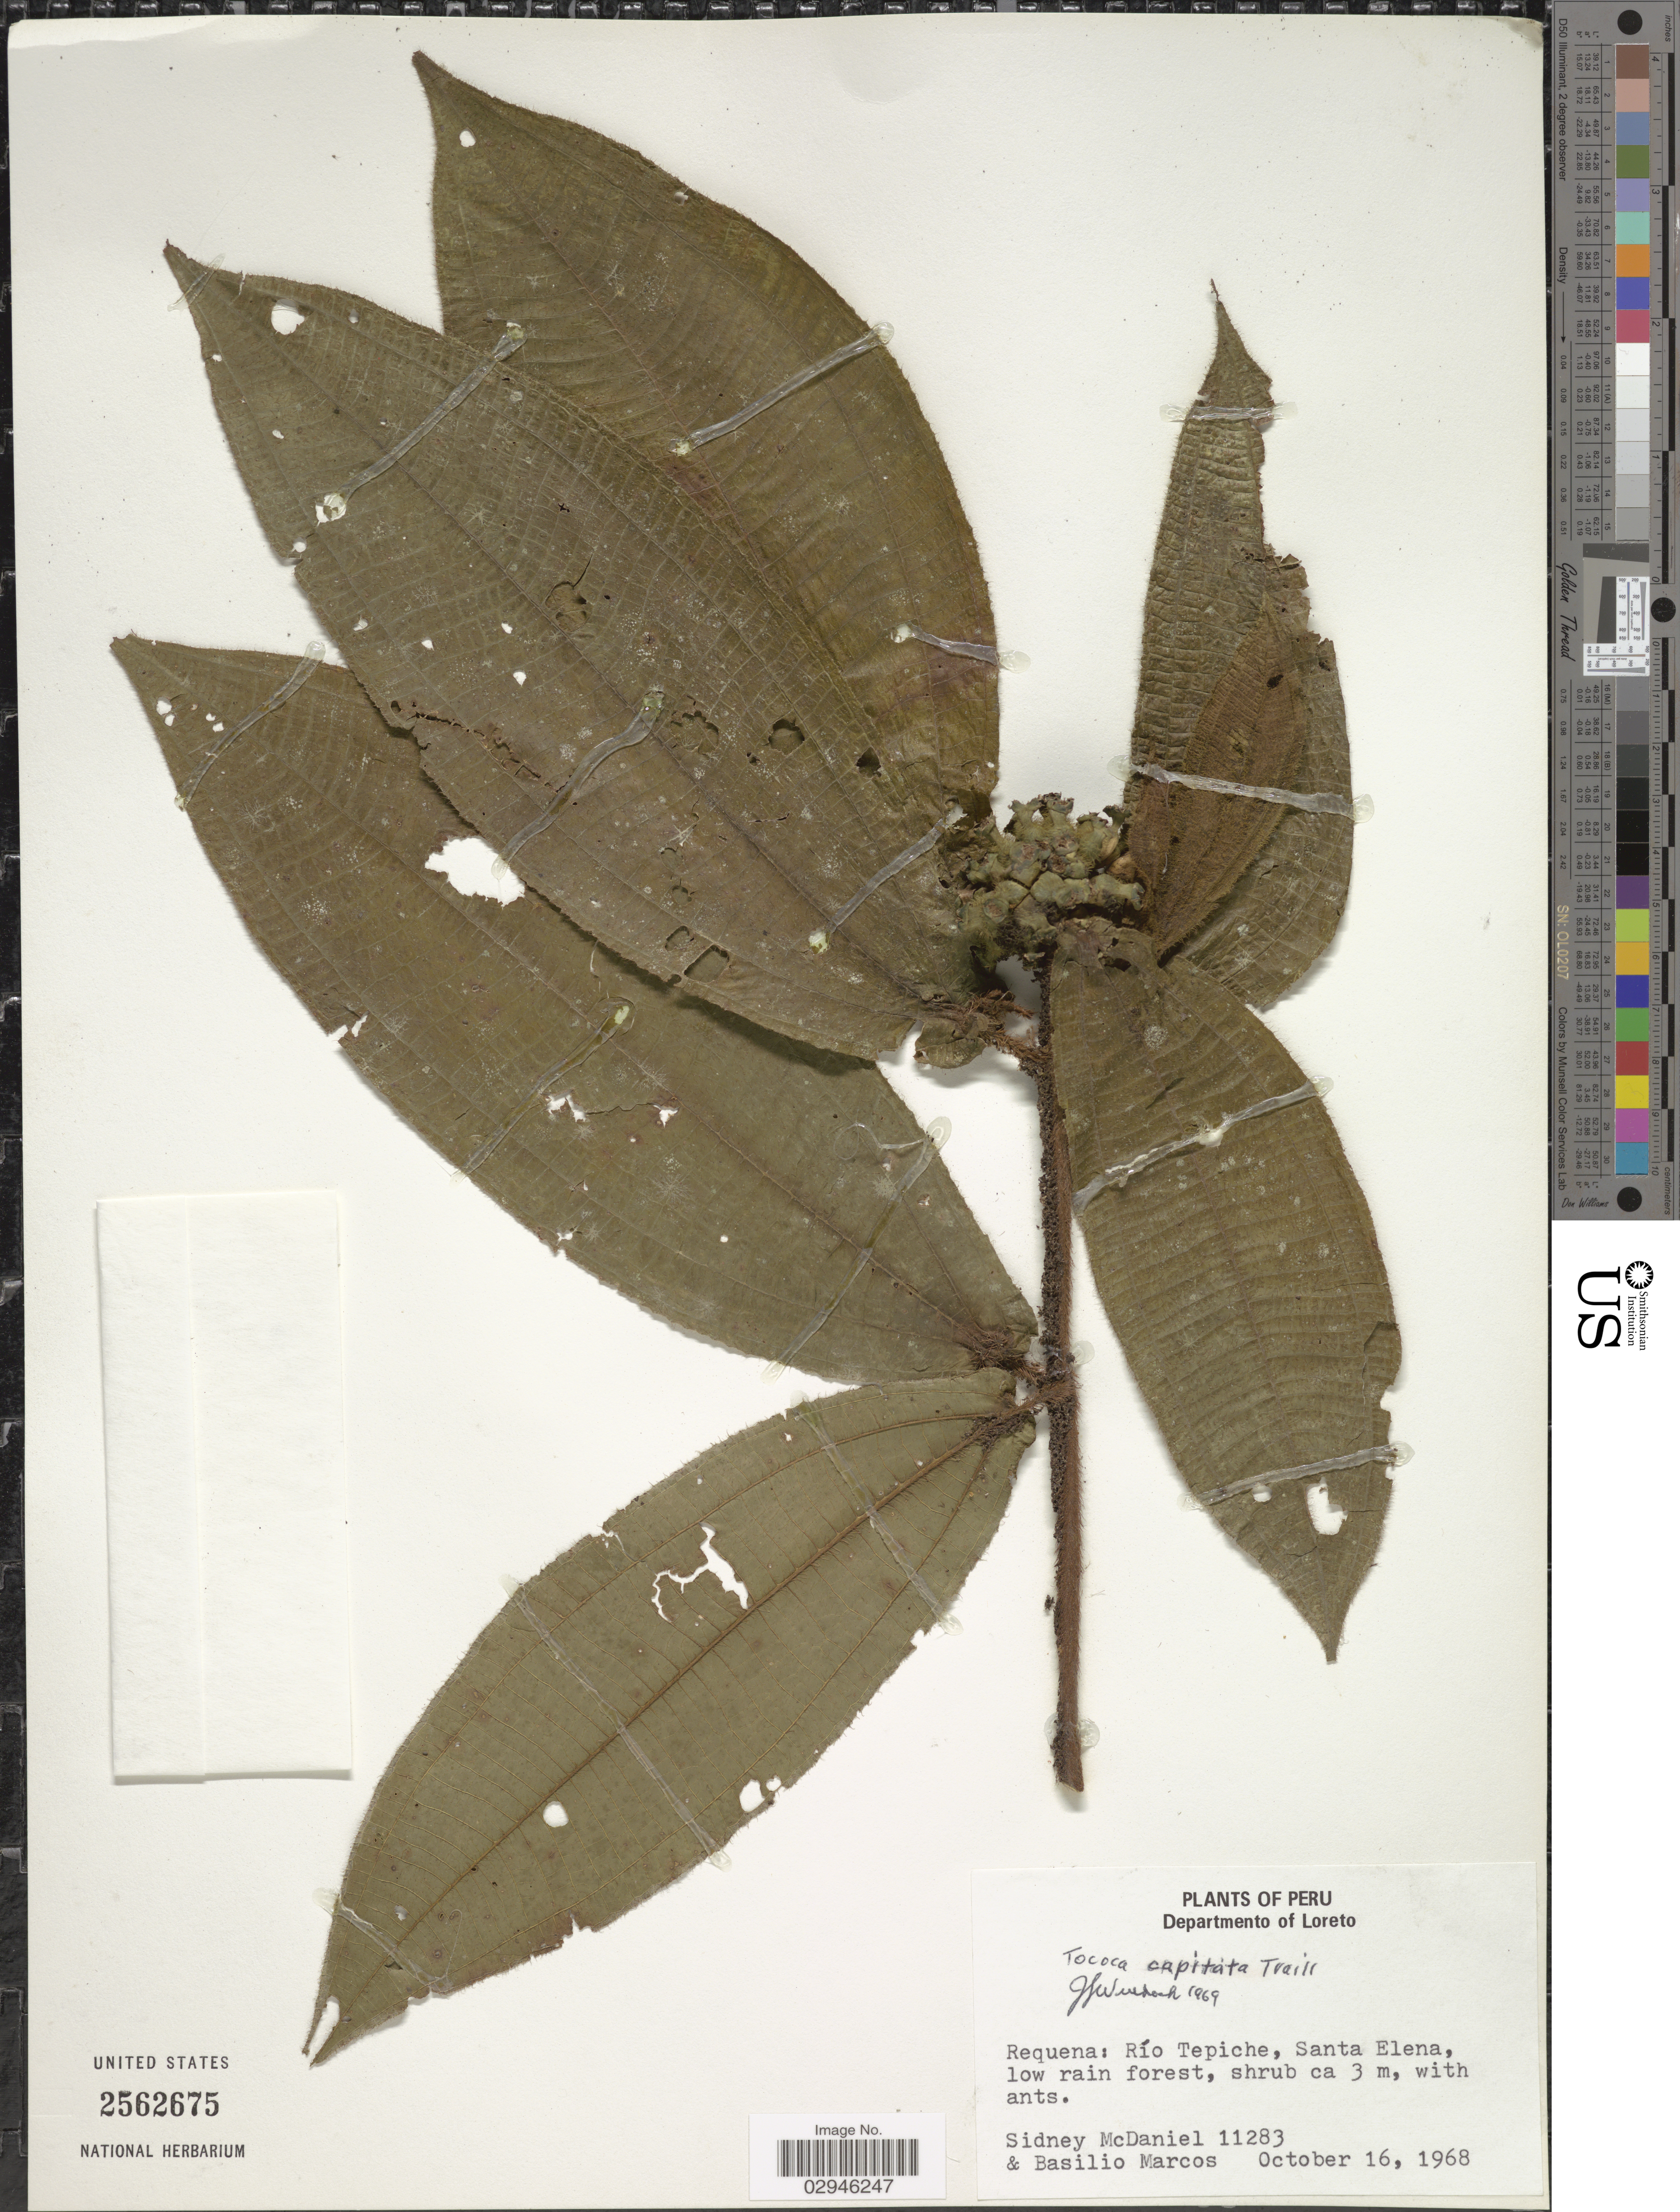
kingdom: Plantae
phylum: Tracheophyta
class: Magnoliopsida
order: Myrtales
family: Melastomataceae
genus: Tococa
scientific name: Tococa capitata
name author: Trail ex Cogn.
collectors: S. McDaniel & B. Marcos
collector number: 11283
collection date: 1968-10-16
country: Peru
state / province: Loreto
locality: Departmento of Loreto. Requena: Río Tepiche, Santa Elena.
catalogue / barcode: US 2562675